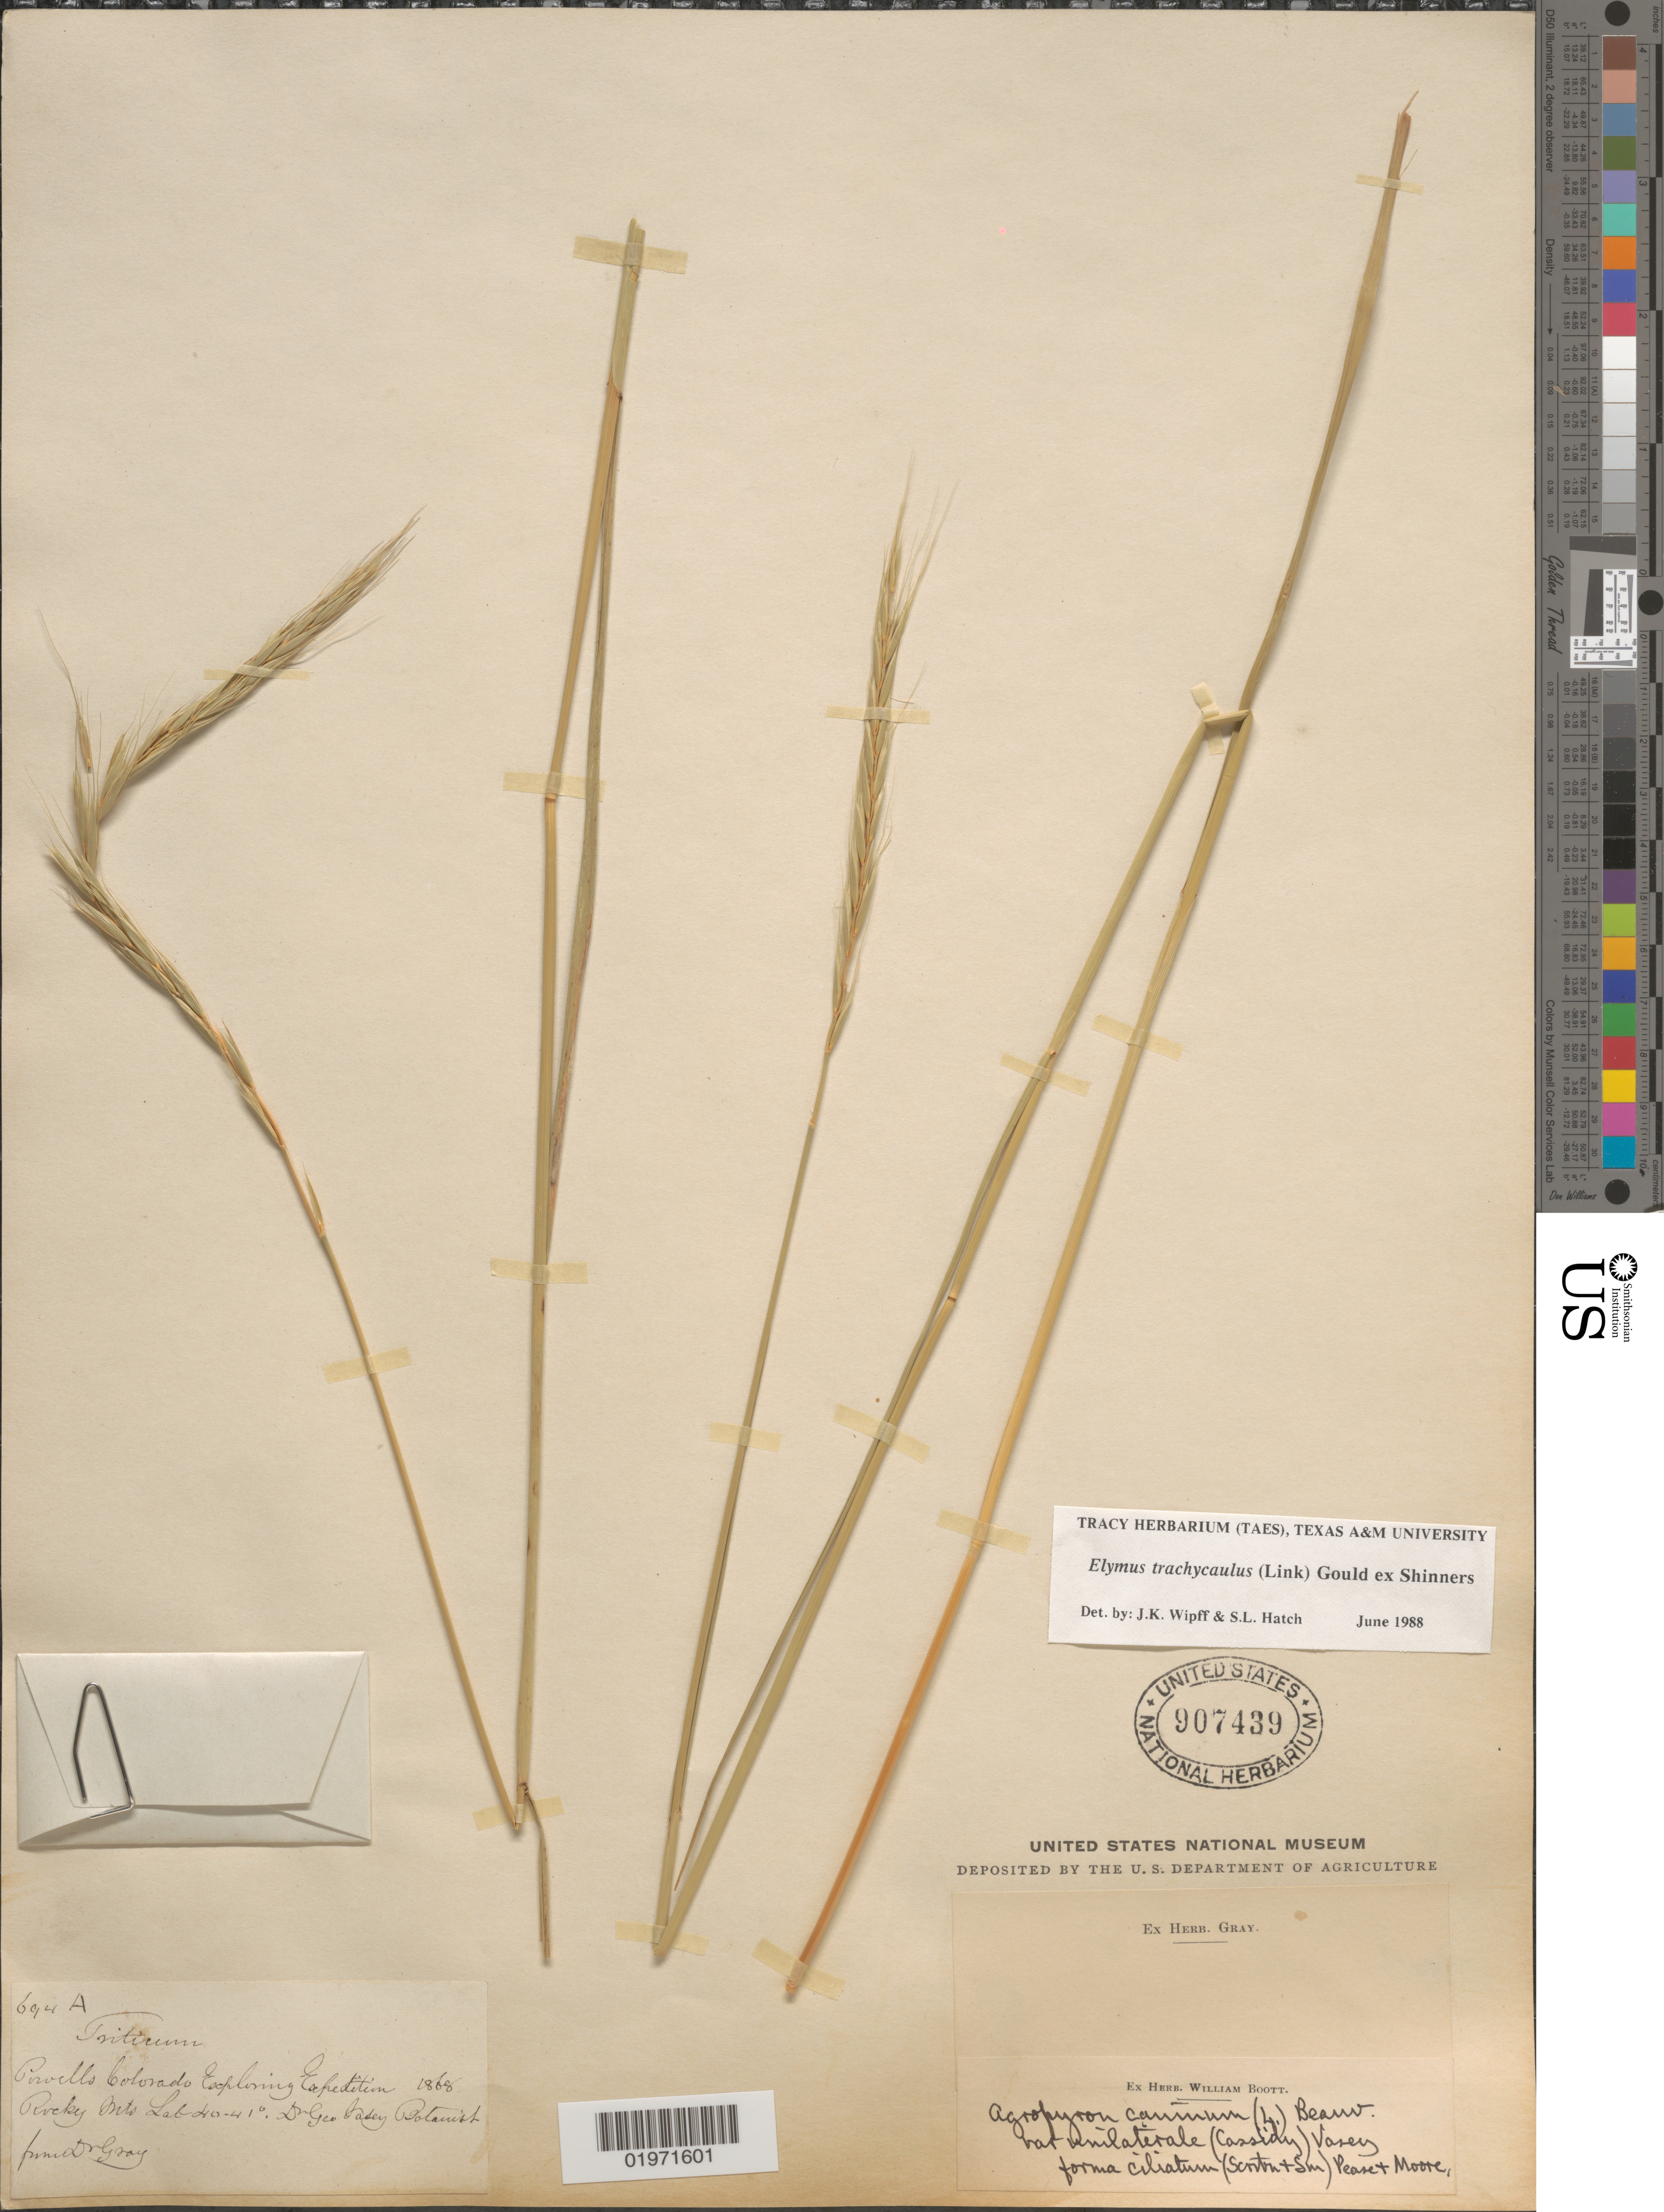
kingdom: Plantae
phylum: Tracheophyta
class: Liliopsida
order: Poales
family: Poaceae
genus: Elymus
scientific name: Elymus trachycaulus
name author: (Link) Gould ex Shinners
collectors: G. Vasey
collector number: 694A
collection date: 1868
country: United States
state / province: Colorado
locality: Powells Colorado Exploring Expedition 1868. Rocky Mts.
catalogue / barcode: US 907439